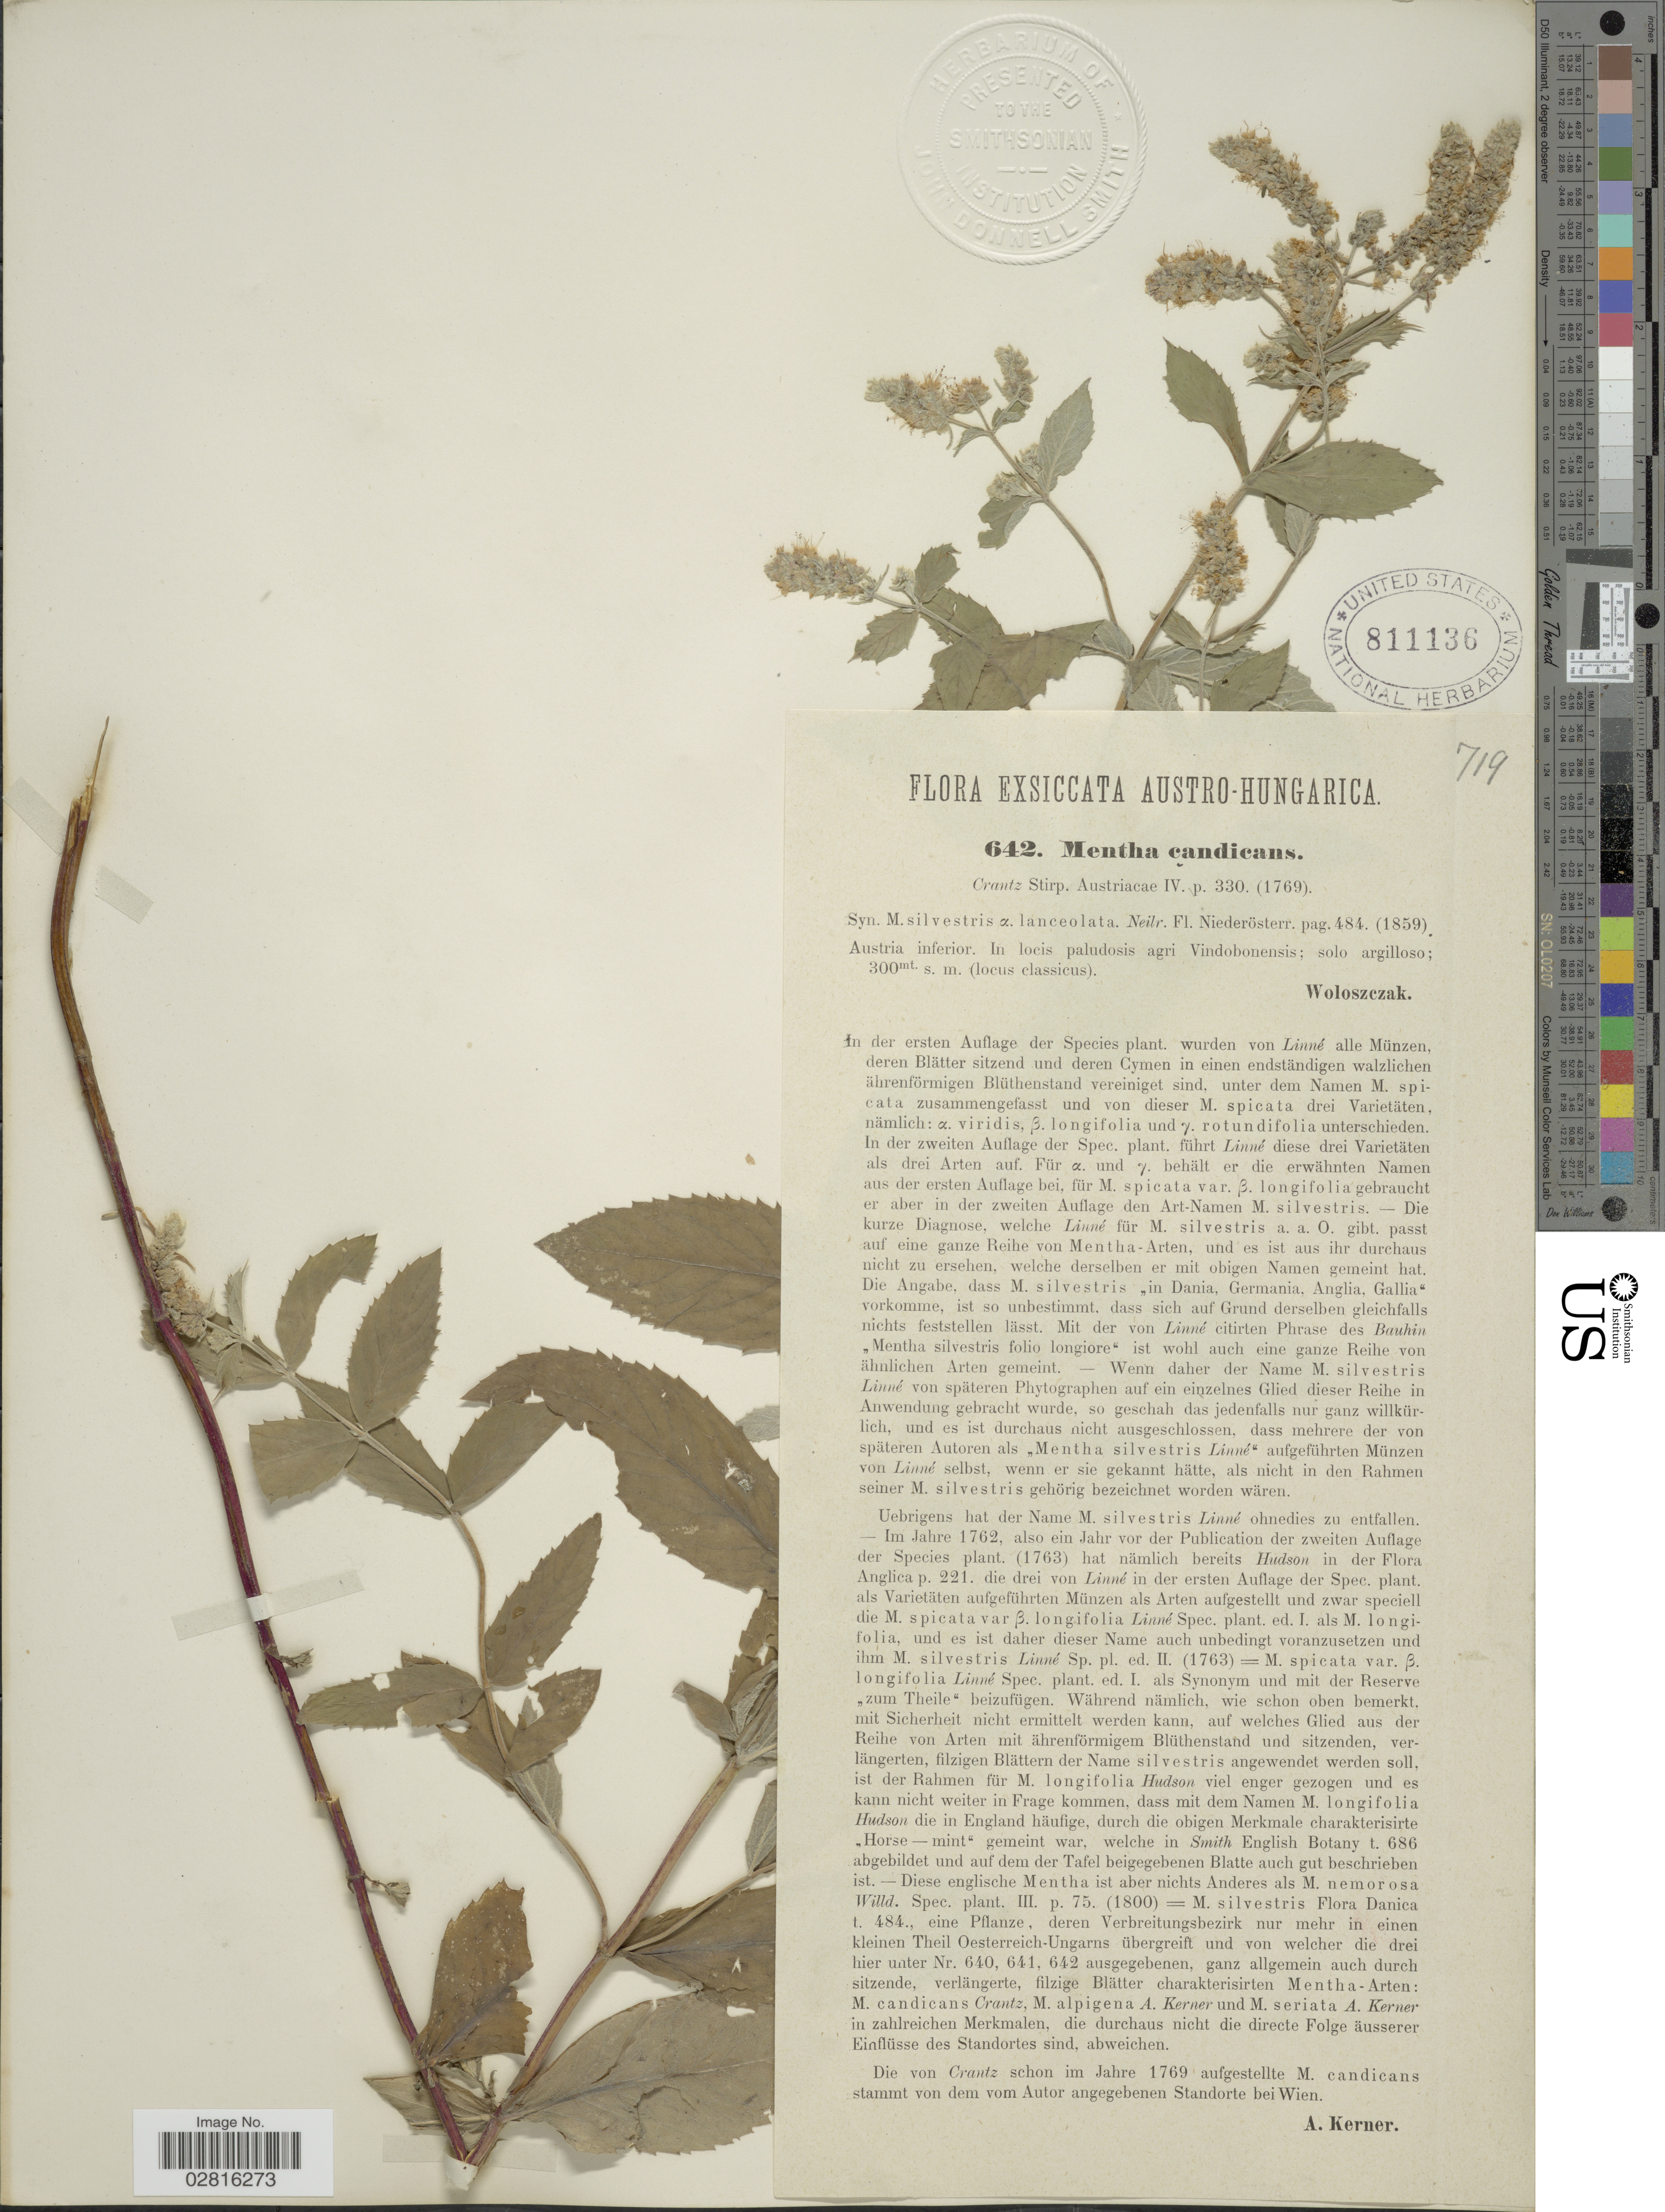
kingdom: Plantae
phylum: Tracheophyta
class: Magnoliopsida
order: Lamiales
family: Lamiaceae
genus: Mentha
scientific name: Mentha candicans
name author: Mill.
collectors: -. Woloszczk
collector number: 642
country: Austria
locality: Austro-Hungarica. Austria inferior. In locis paludosis agri Vindobonensis; solo argilloso.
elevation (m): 300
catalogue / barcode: US 811136